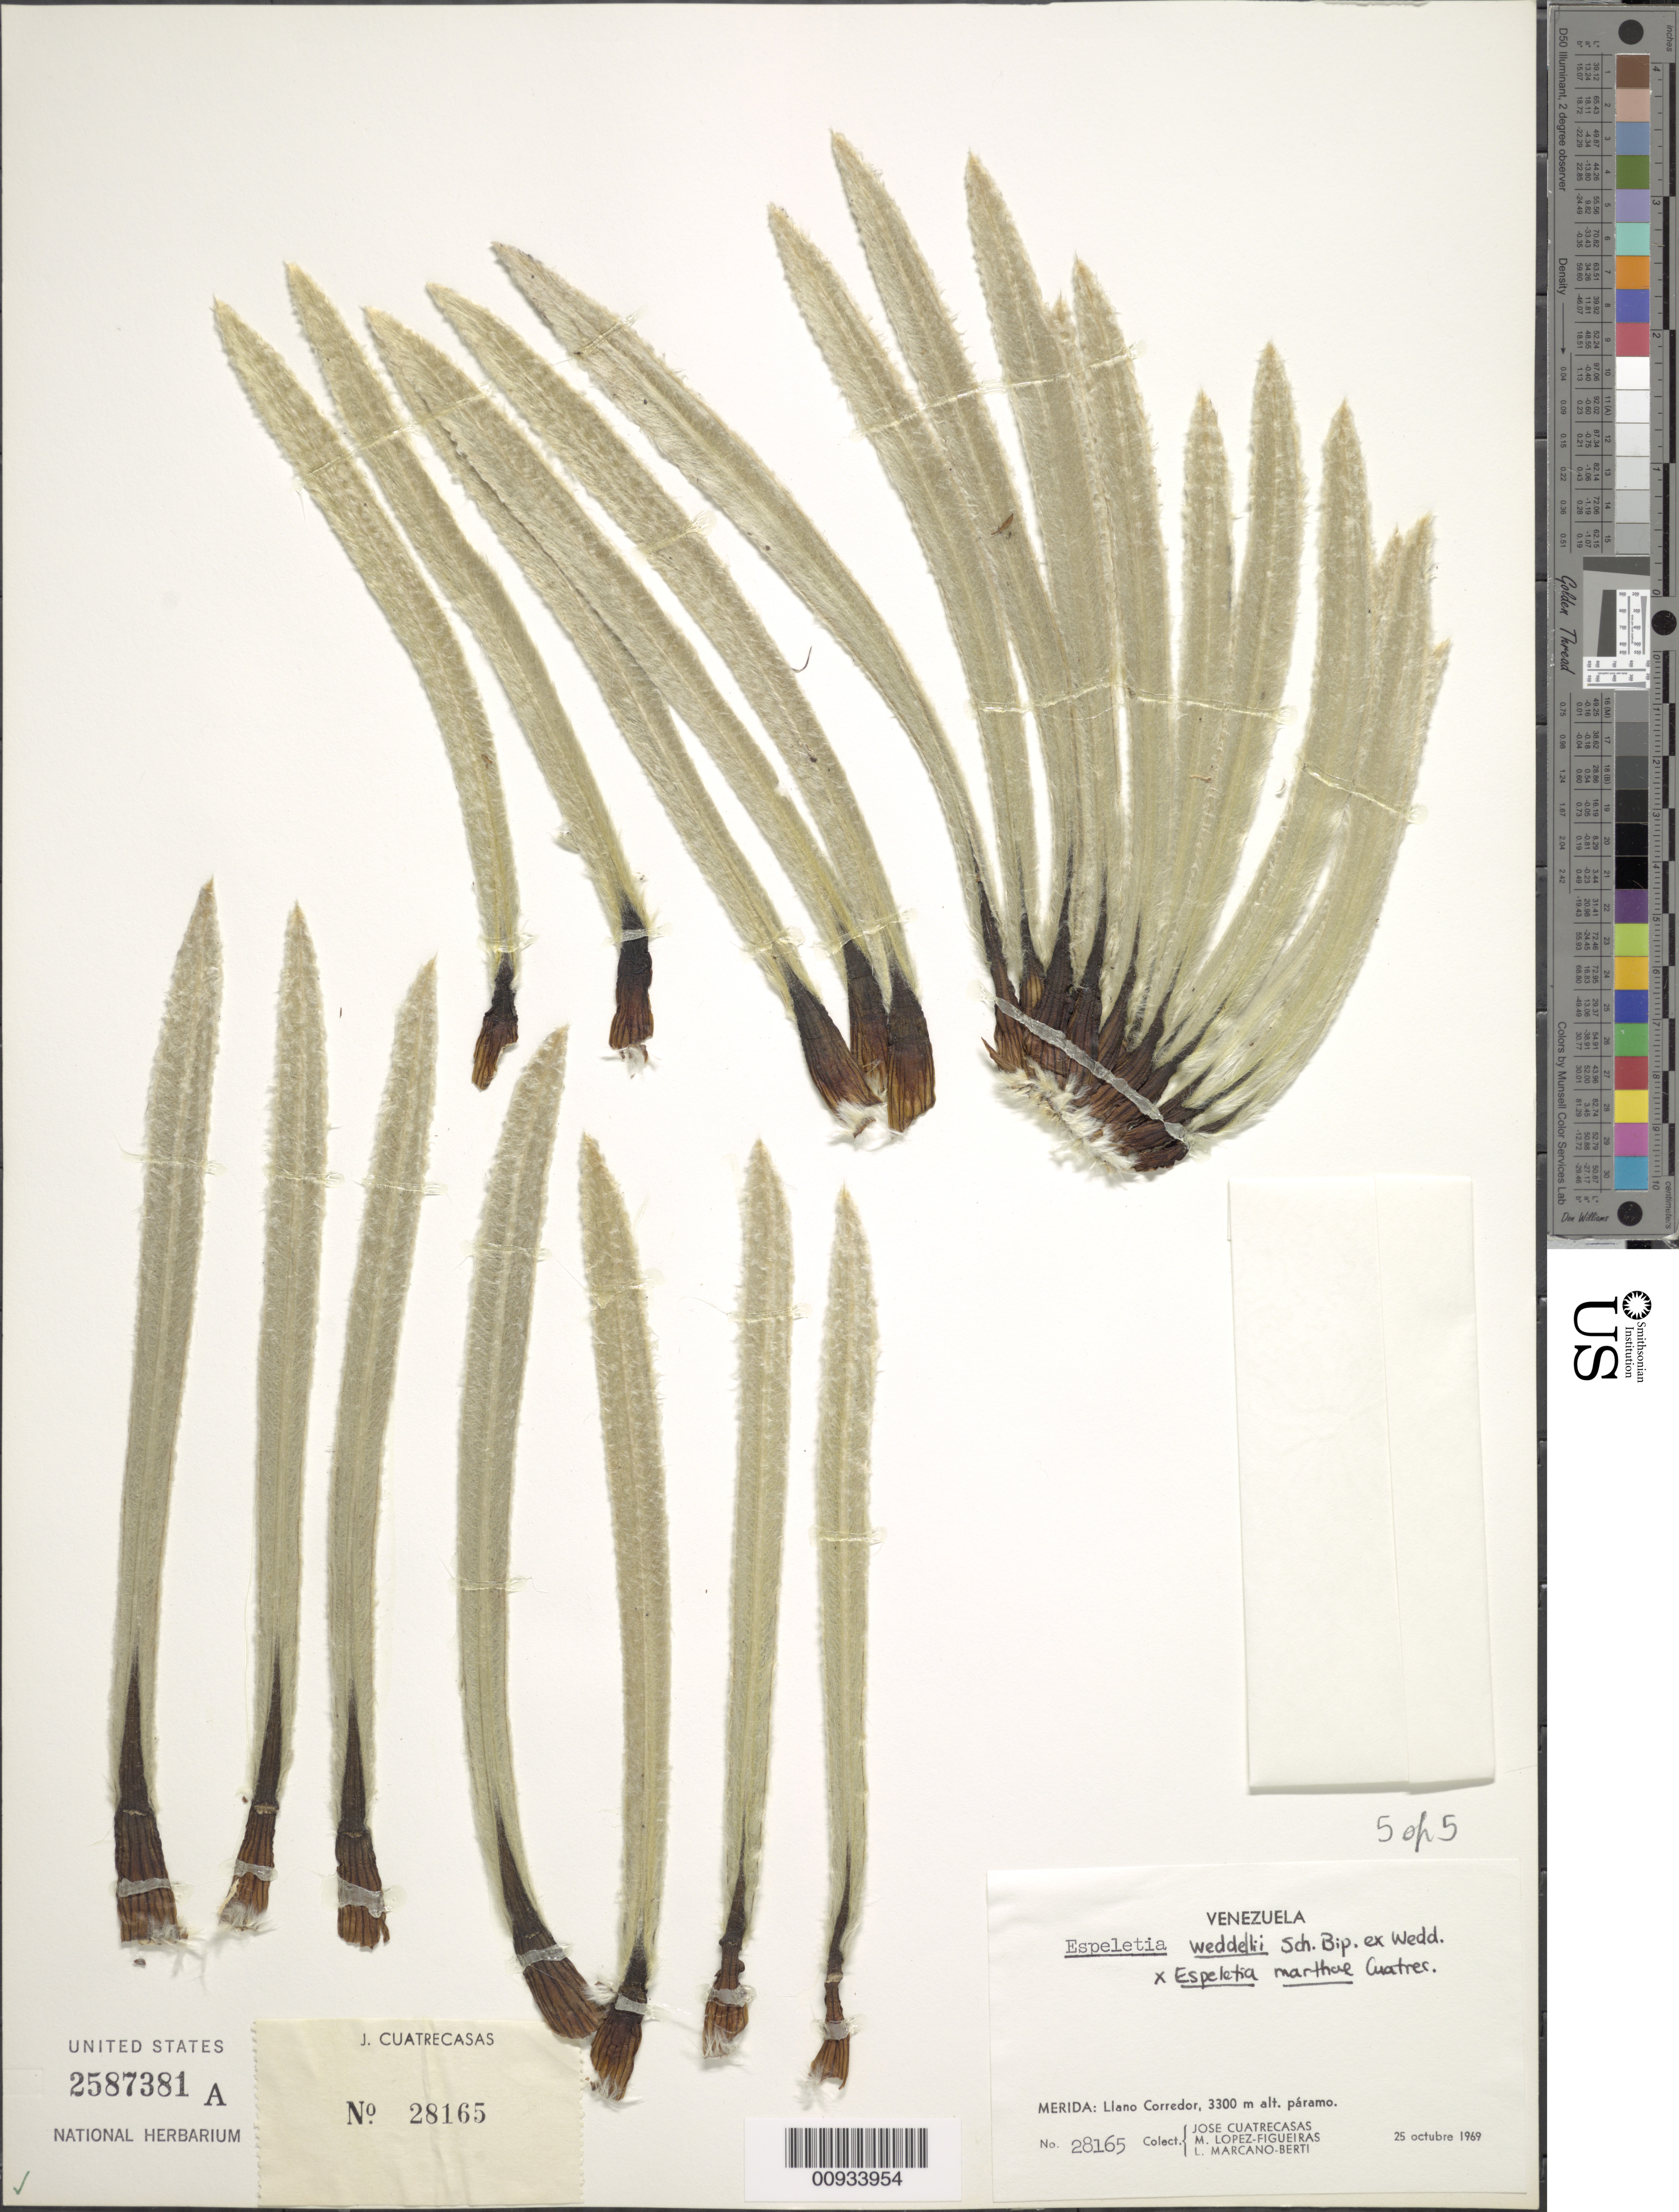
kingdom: Plantae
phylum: Tracheophyta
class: Magnoliopsida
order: Asterales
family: Asteraceae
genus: Espeletia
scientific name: Espeletia marthae x E. weddellii Sch. Bip. ex Wedd.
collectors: J. Cuatrecasas, M. López Figueiras & L. Marcano-Berti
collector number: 28165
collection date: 1969-10-25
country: Venezuela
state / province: Mérida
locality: Llano Corredor, Paramo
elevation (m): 3300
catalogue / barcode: US 2587381A